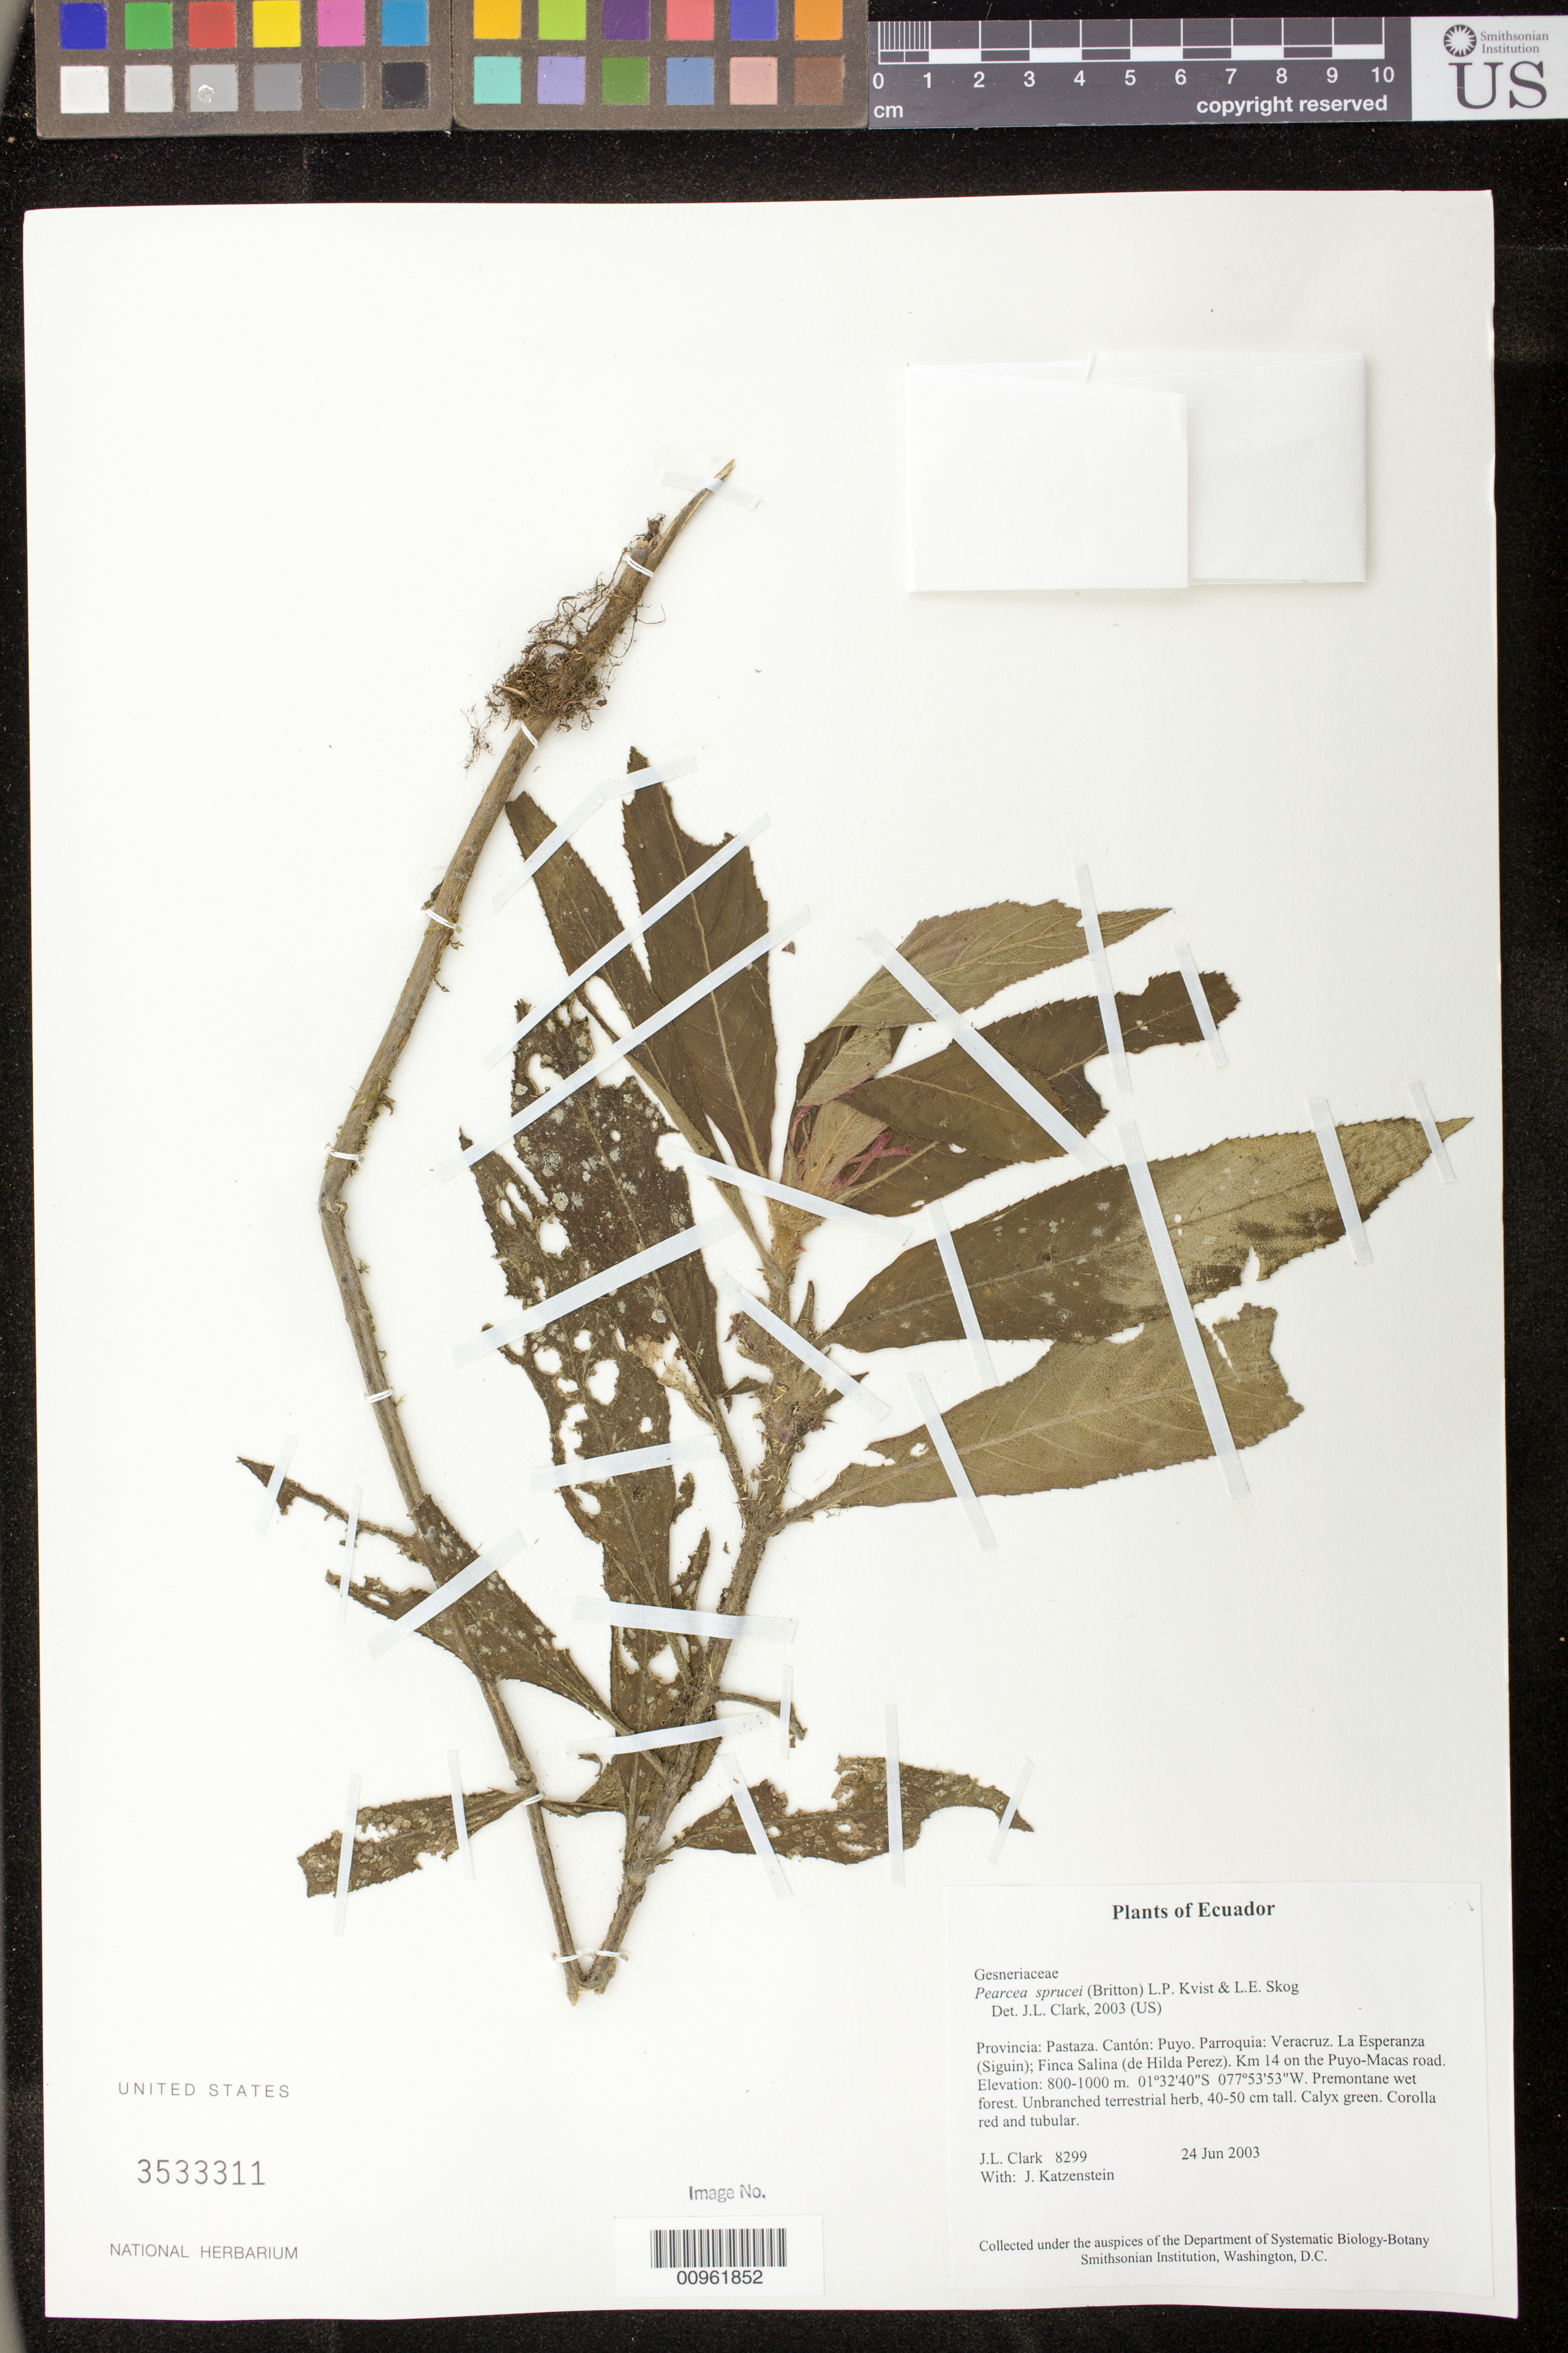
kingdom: Plantae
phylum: Tracheophyta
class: Magnoliopsida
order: Lamiales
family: Gesneriaceae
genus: Pearcea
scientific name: Pearcea sprucei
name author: (Britton) L.P. Kvist & L.E. Skog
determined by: Clark, J. L., (SEL), The Marie Selby Botanical Garden (UNITED STATES)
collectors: J. L. Clark & J. Katzenstein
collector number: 8299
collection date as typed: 24 Jun 2003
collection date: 2003-06-24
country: Ecuador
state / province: Pastaza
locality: Puyo. Parroquia: Veracruz. La Esperanza (Siguin); Finca Salina (de Hilda Perez). Km 14 on the Puyo-Macas road.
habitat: Premontane wet forest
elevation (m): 800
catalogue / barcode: US 3533311